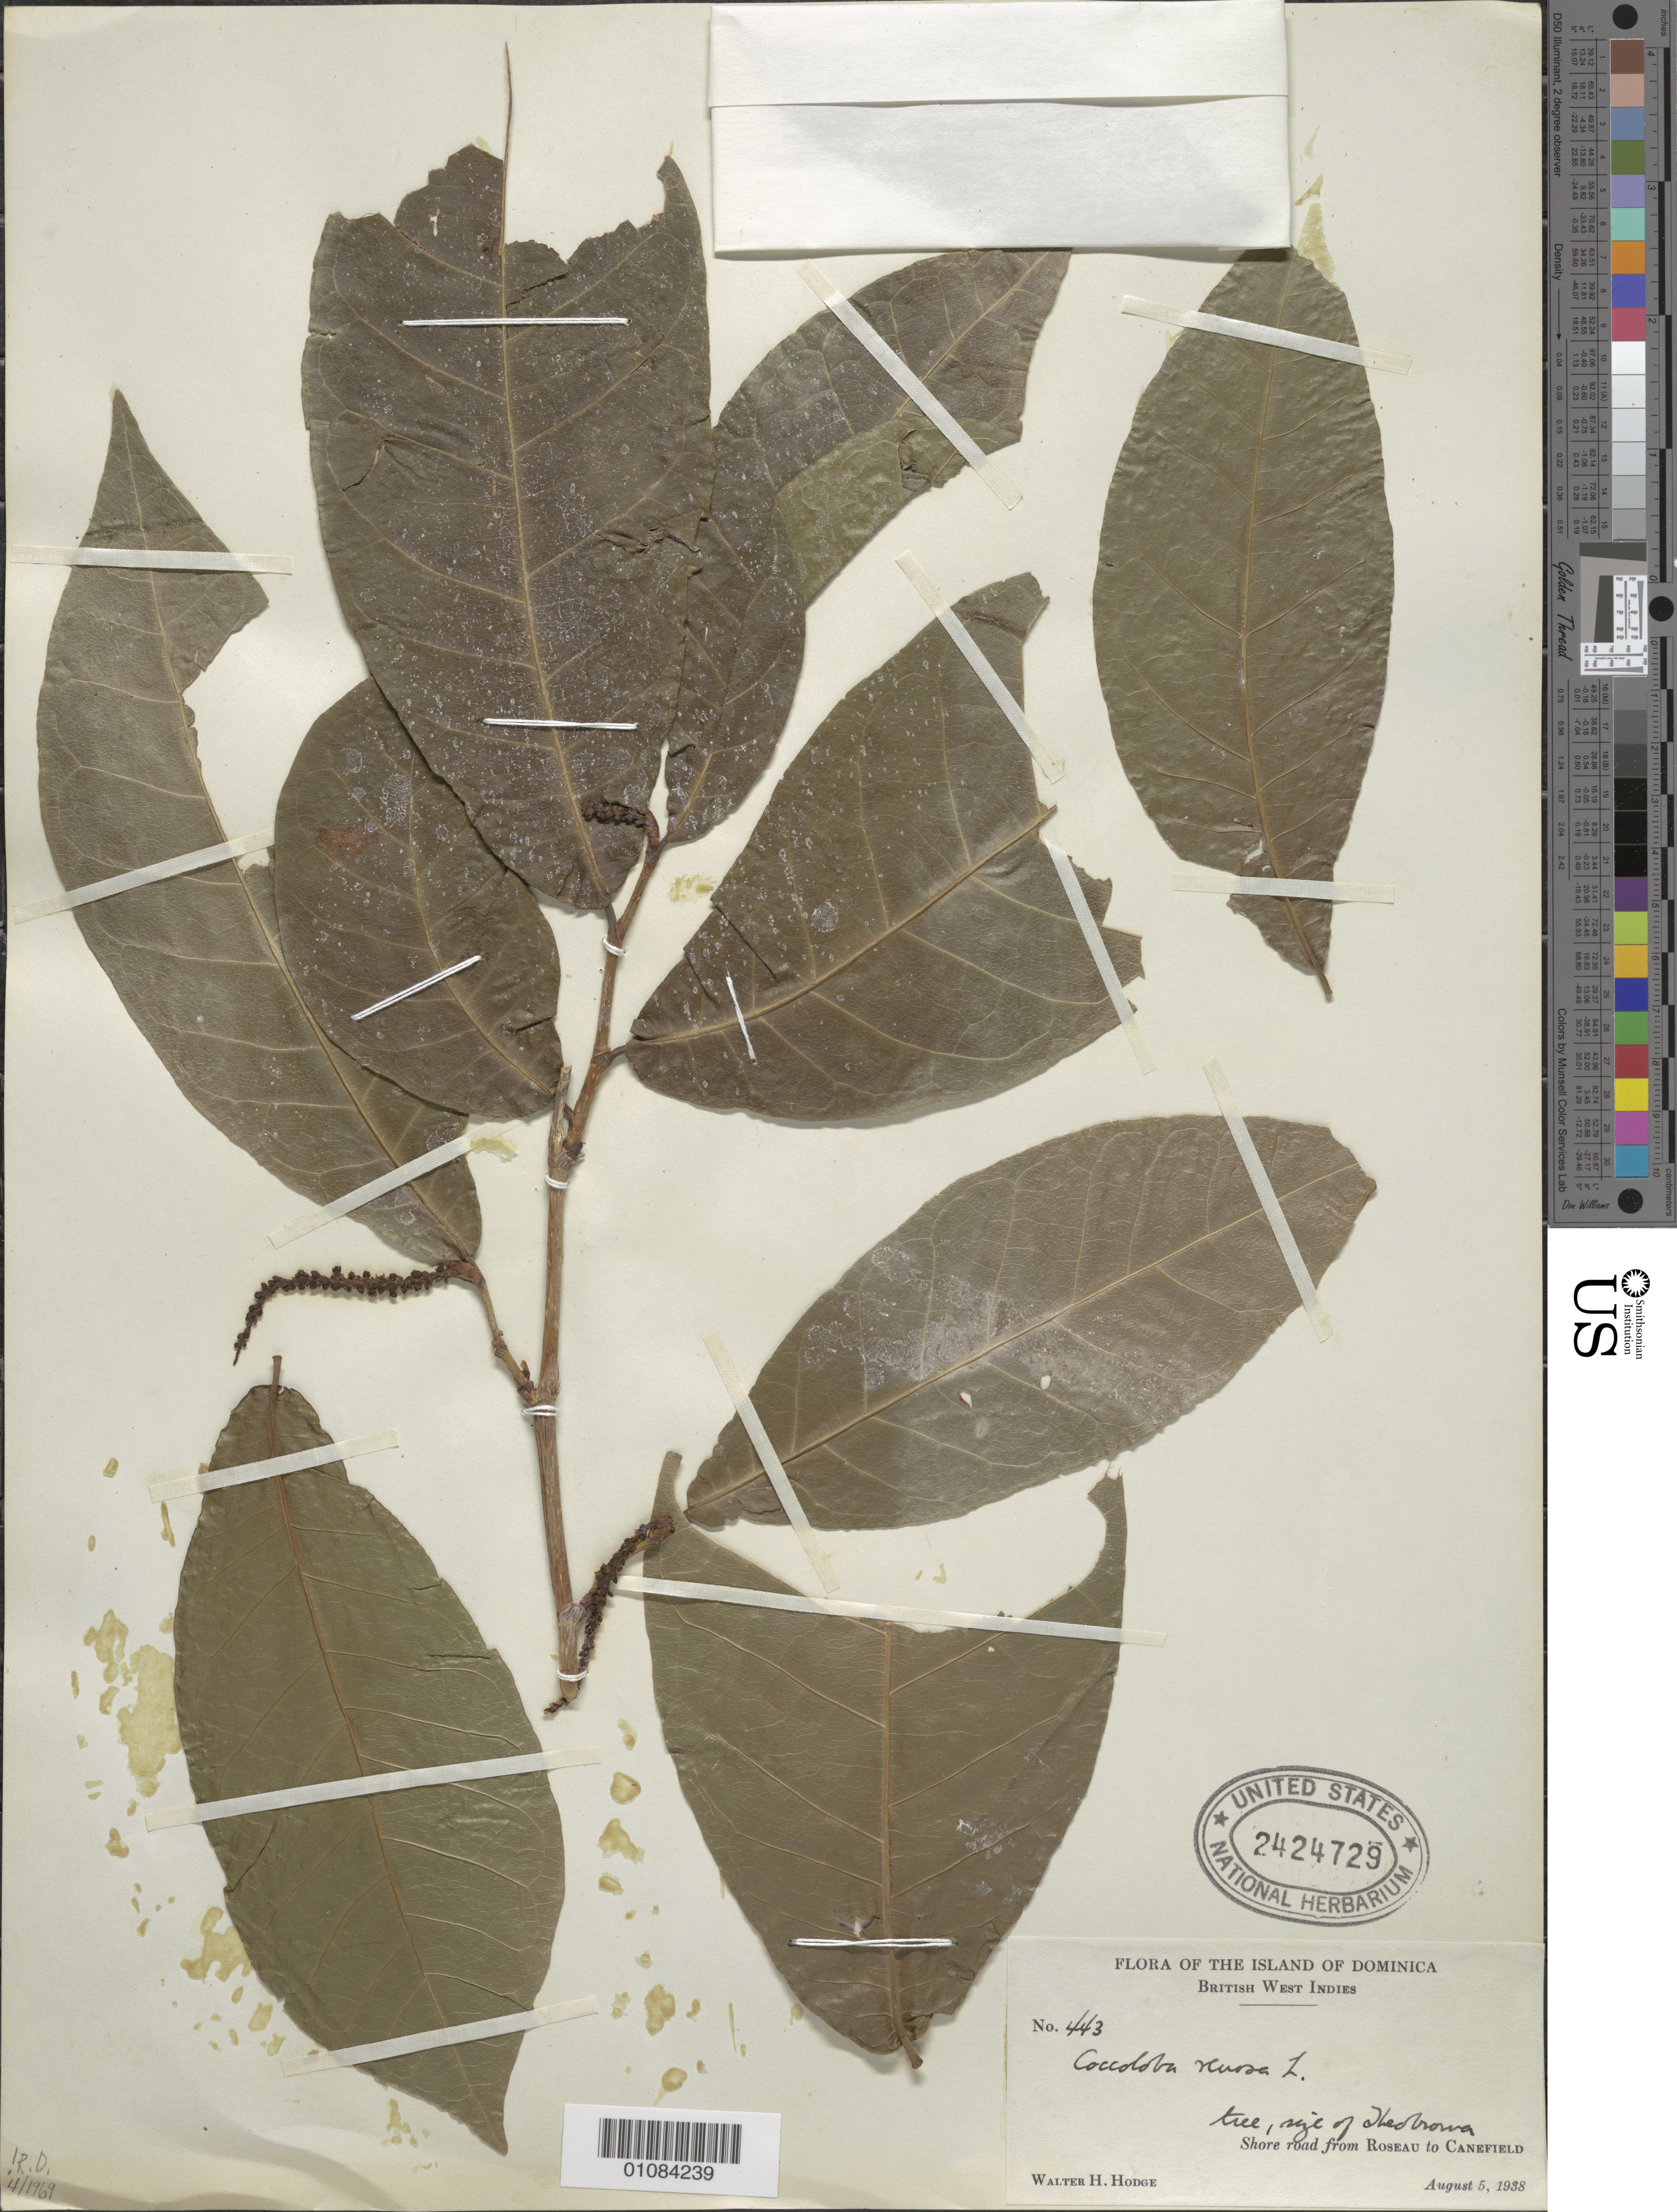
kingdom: Plantae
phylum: Tracheophyta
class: Magnoliopsida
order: Caryophyllales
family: Polygonaceae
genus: Coccoloba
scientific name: Coccoloba venosa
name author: L.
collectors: W. Hodge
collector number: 443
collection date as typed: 05 Aug 1938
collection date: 1938-08-05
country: Dominica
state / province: St. George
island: Dominica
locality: Shore road from Roseau to Canefield.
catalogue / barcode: US 2424729